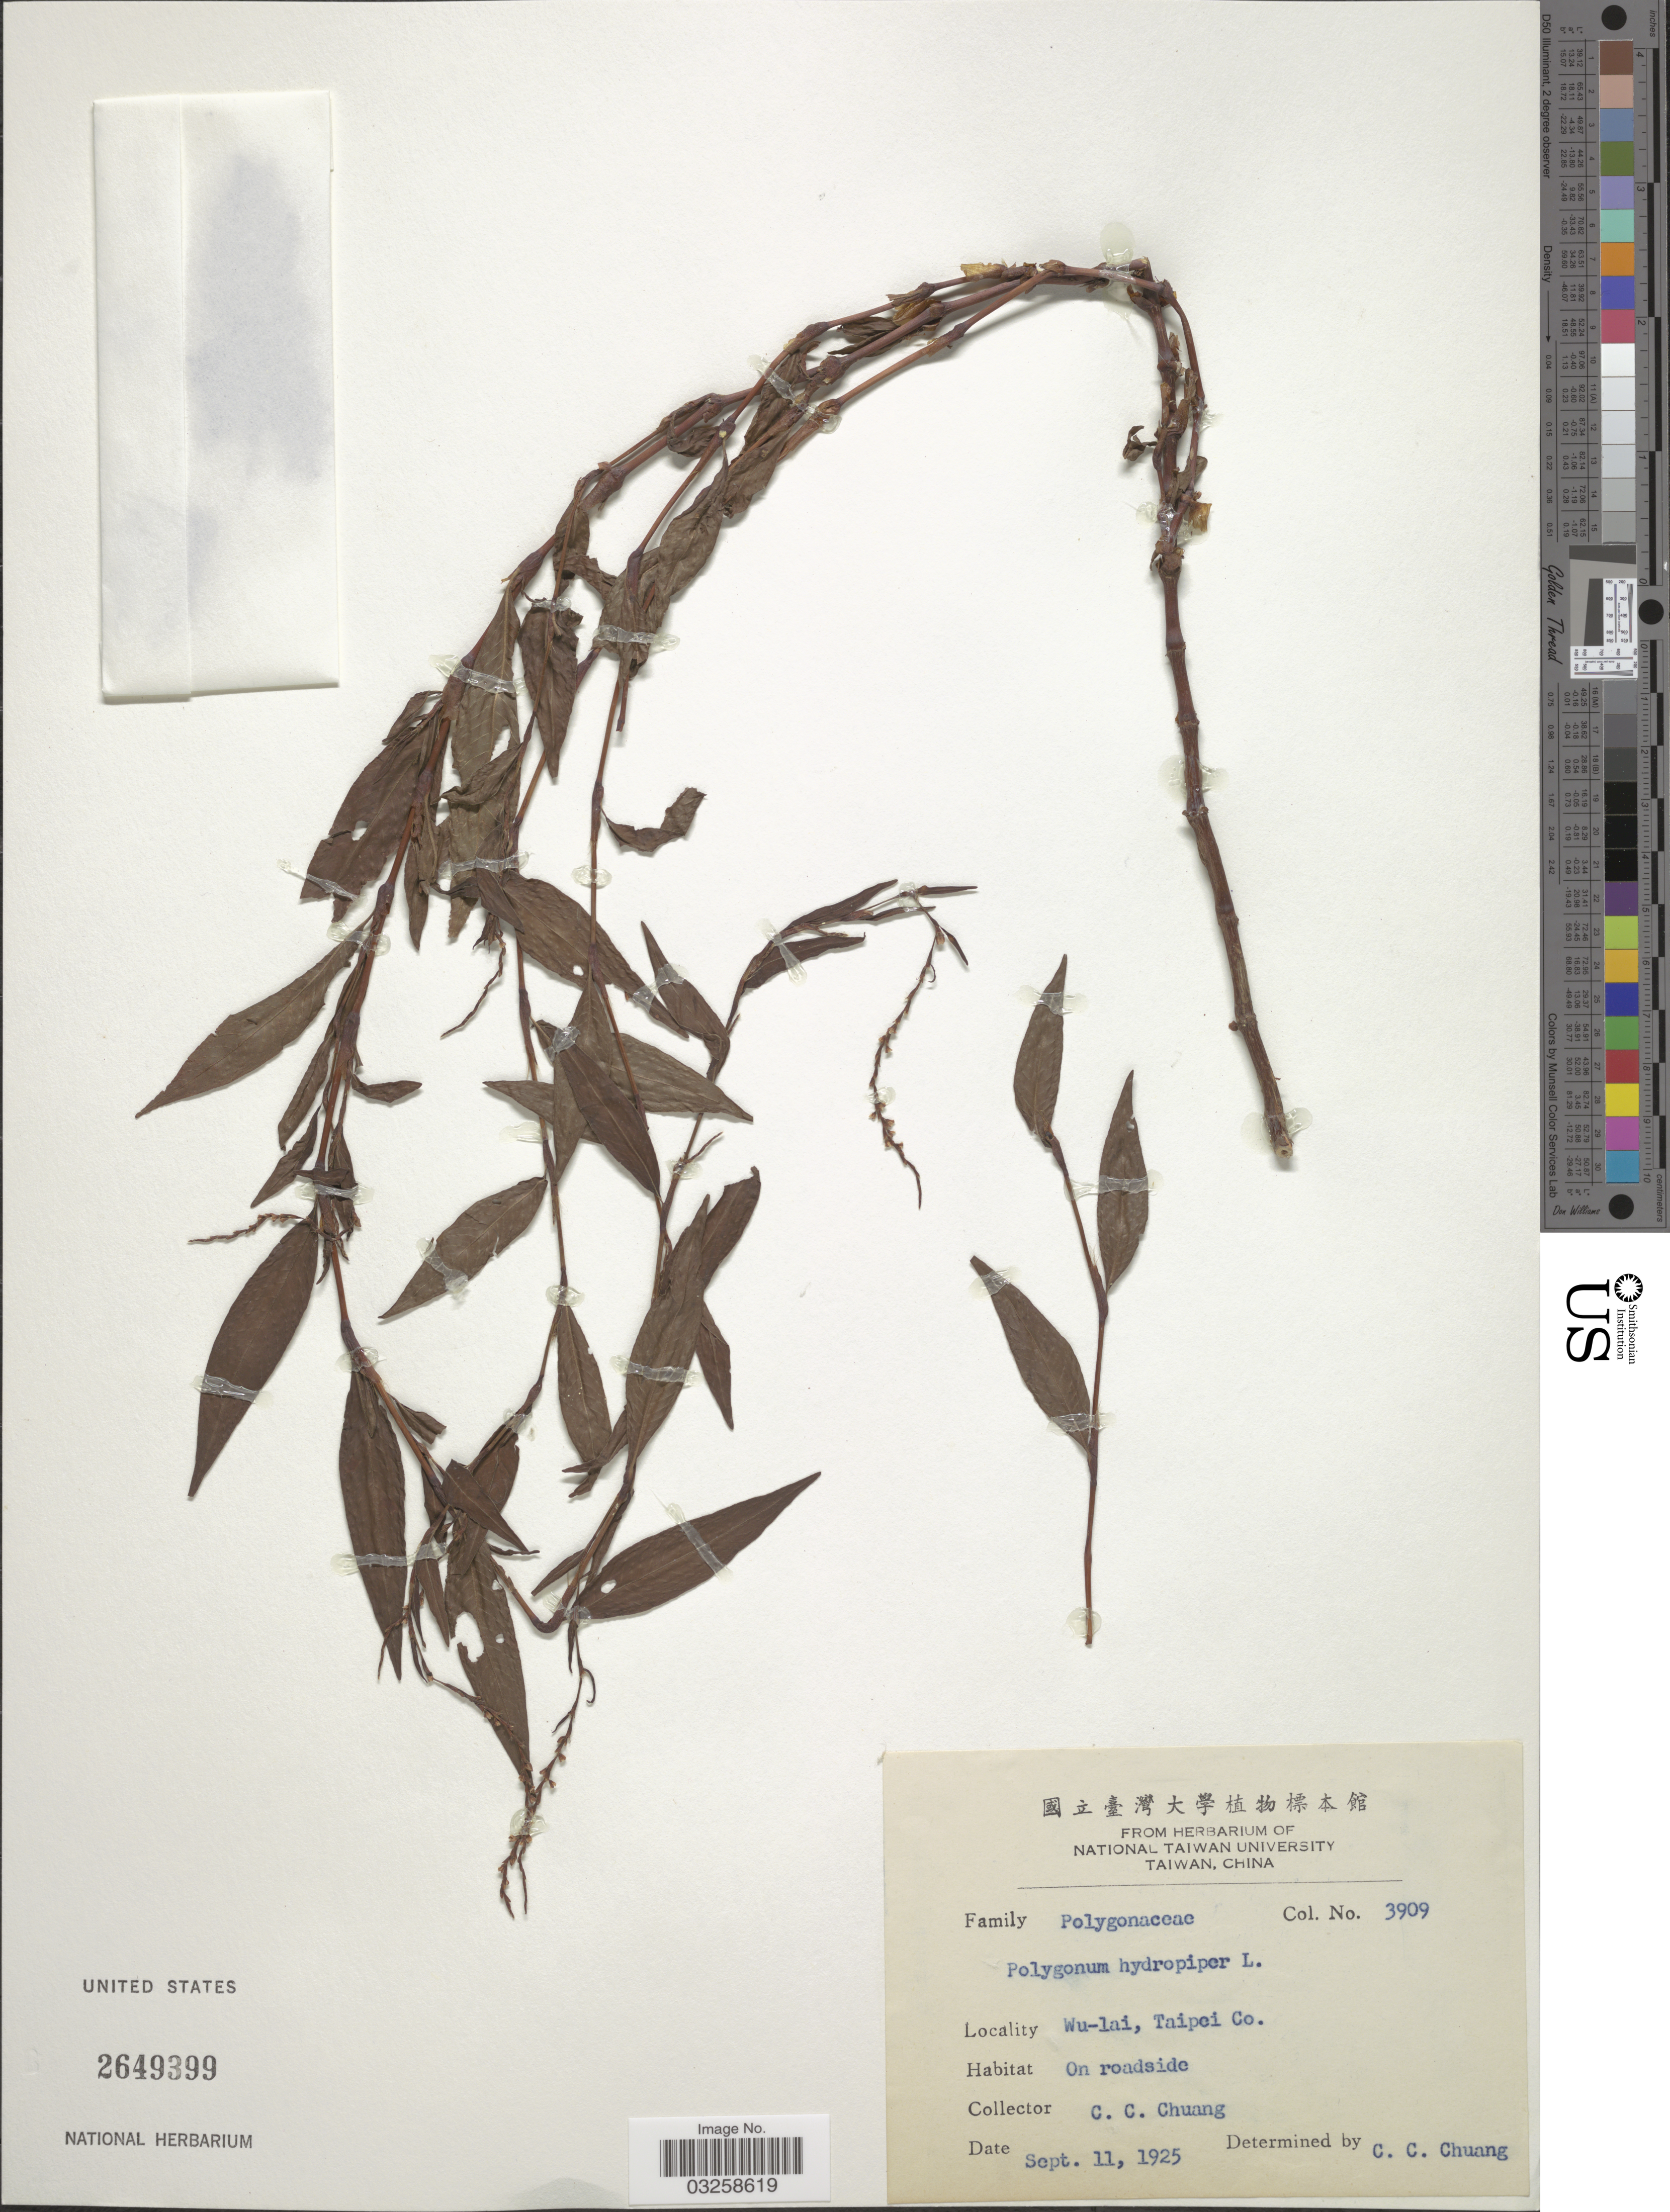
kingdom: Plantae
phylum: Tracheophyta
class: Magnoliopsida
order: Caryophyllales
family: Polygonaceae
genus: Polygonum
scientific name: Polygonum hydropiper var. hydropiper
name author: L.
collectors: C. C. Chuang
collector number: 3909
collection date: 1925-09-11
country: Taiwan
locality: Wu-lai, Taipei Co.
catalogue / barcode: US 2649399